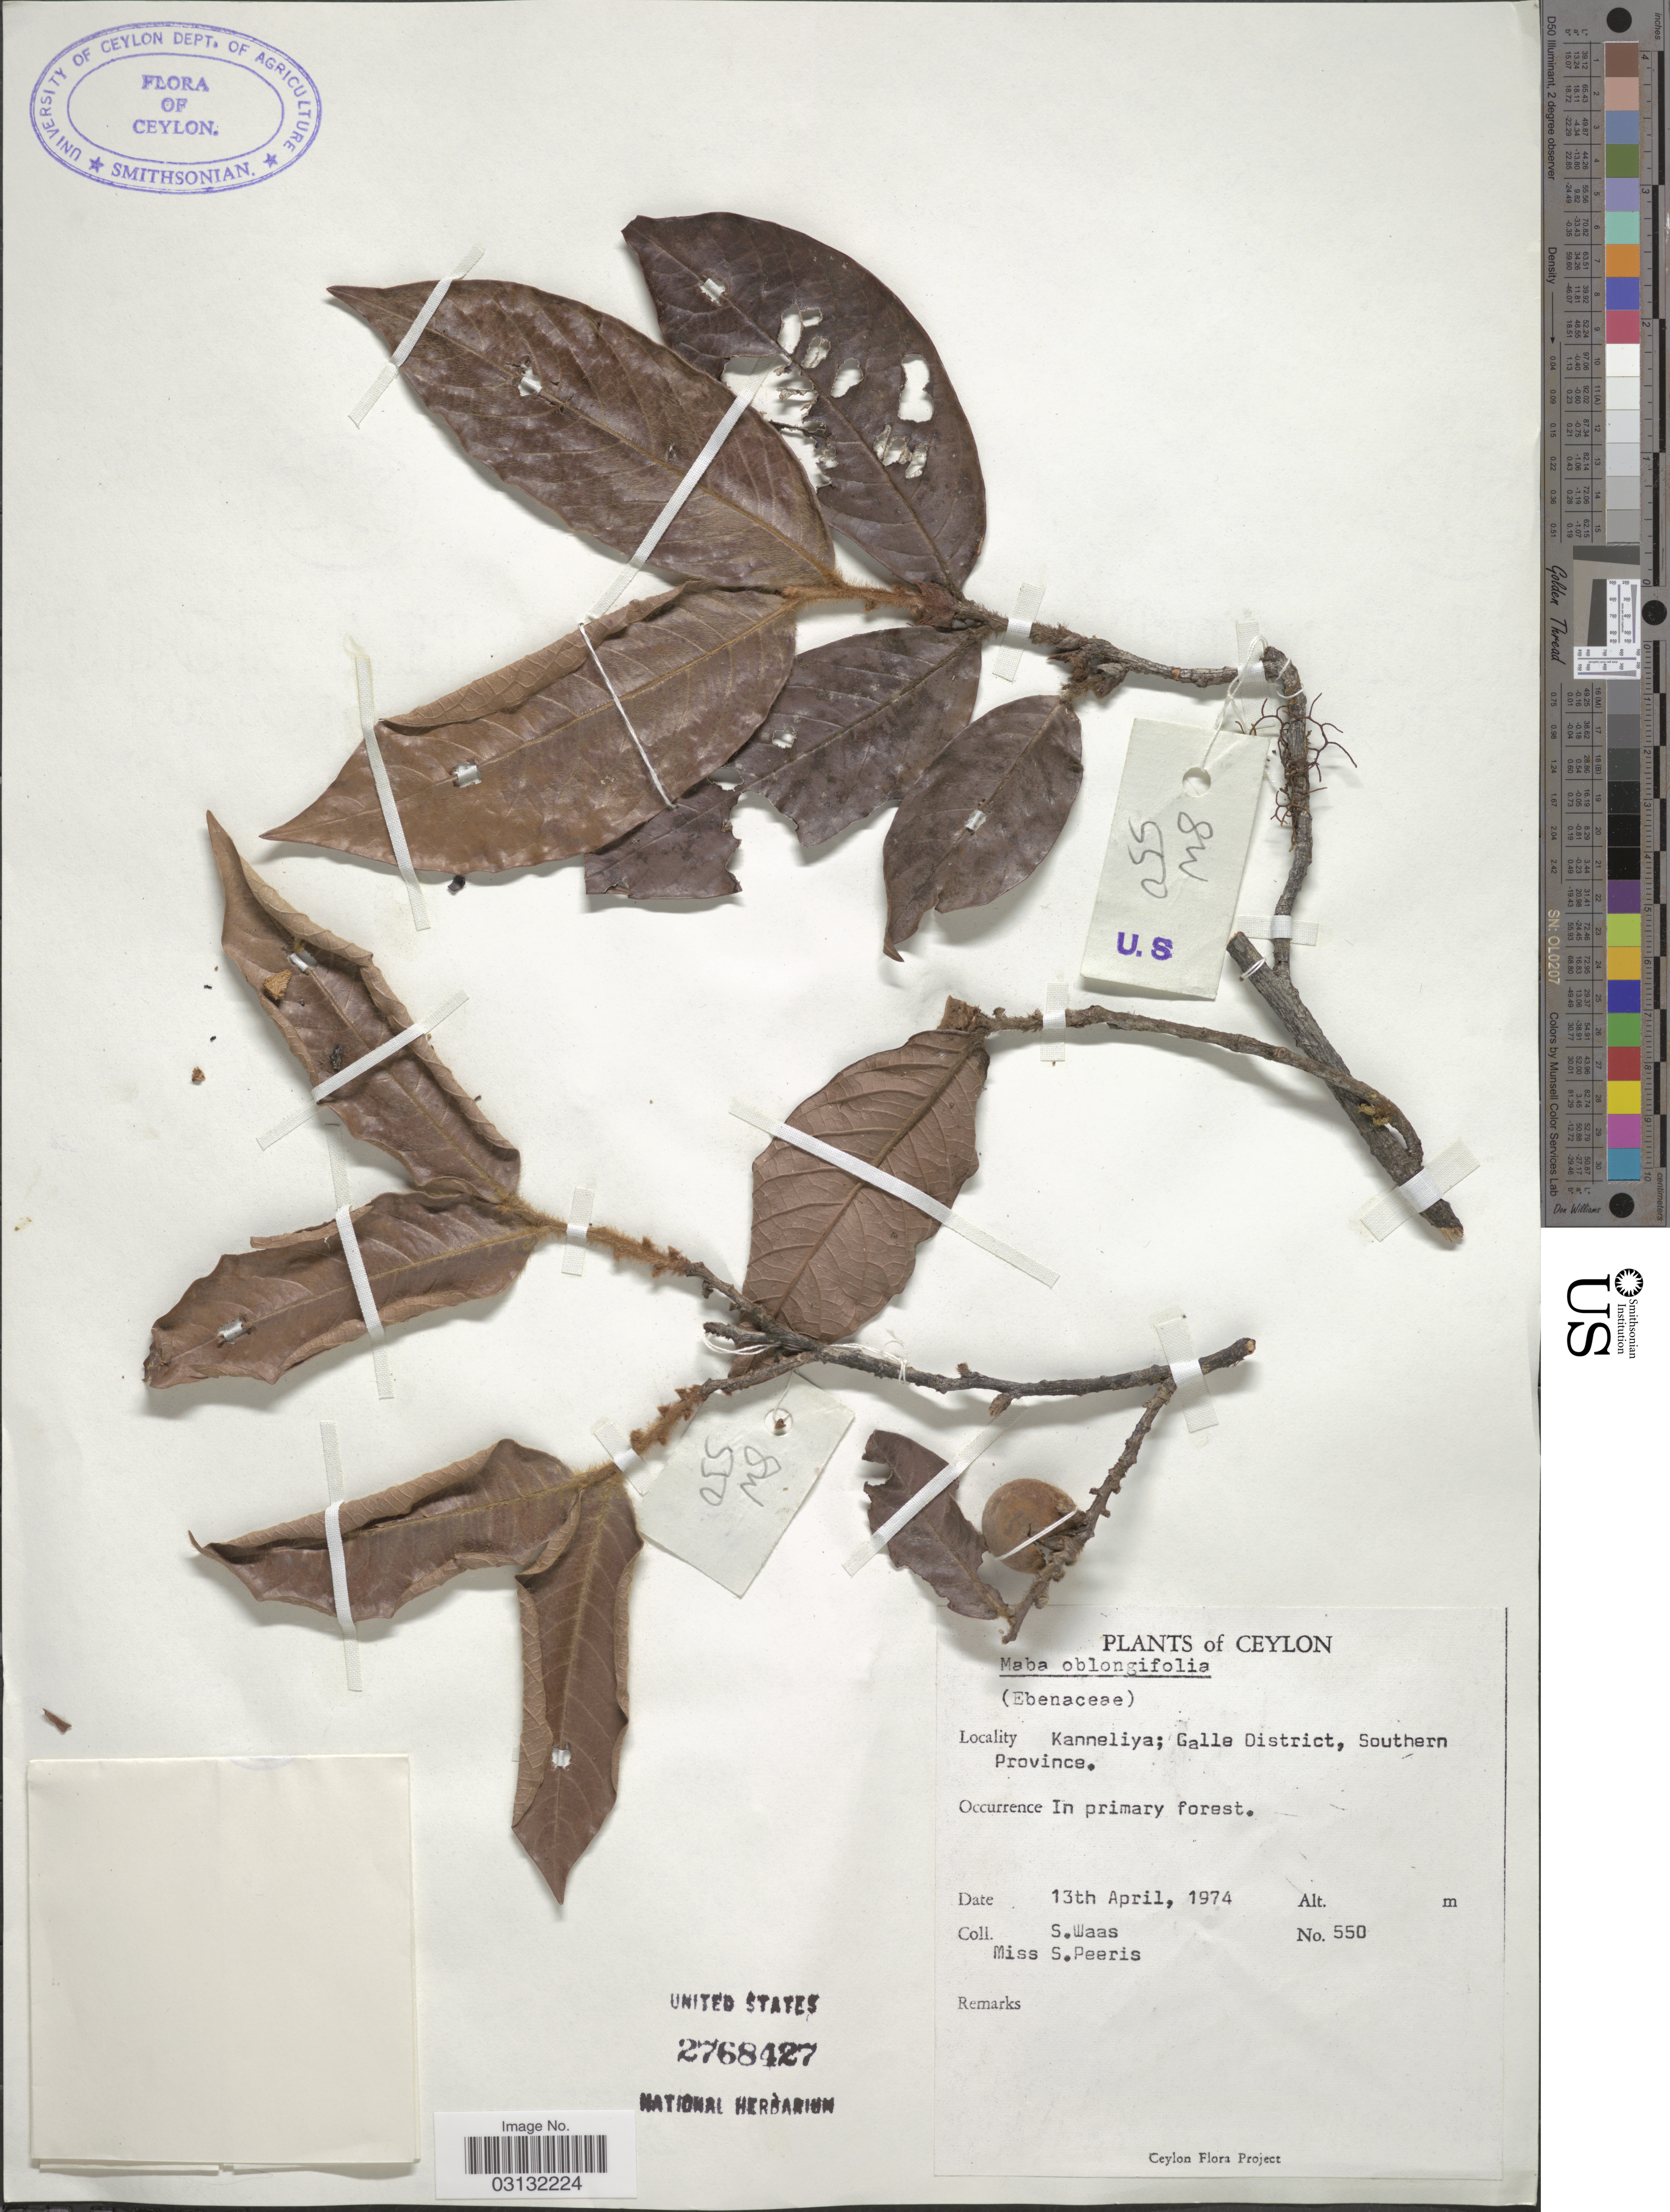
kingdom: Plantae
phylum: Tracheophyta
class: Magnoliopsida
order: Ericales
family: Ebenaceae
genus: Diospyros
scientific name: Diospyros oblongifolia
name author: (Thwaites) Kosterm.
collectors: S. Waas & S. Peeris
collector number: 550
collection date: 1974-04-13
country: Sri Lanka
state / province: Southern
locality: Ceylon. Kanneliya; Galle District.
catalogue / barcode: US 2768427